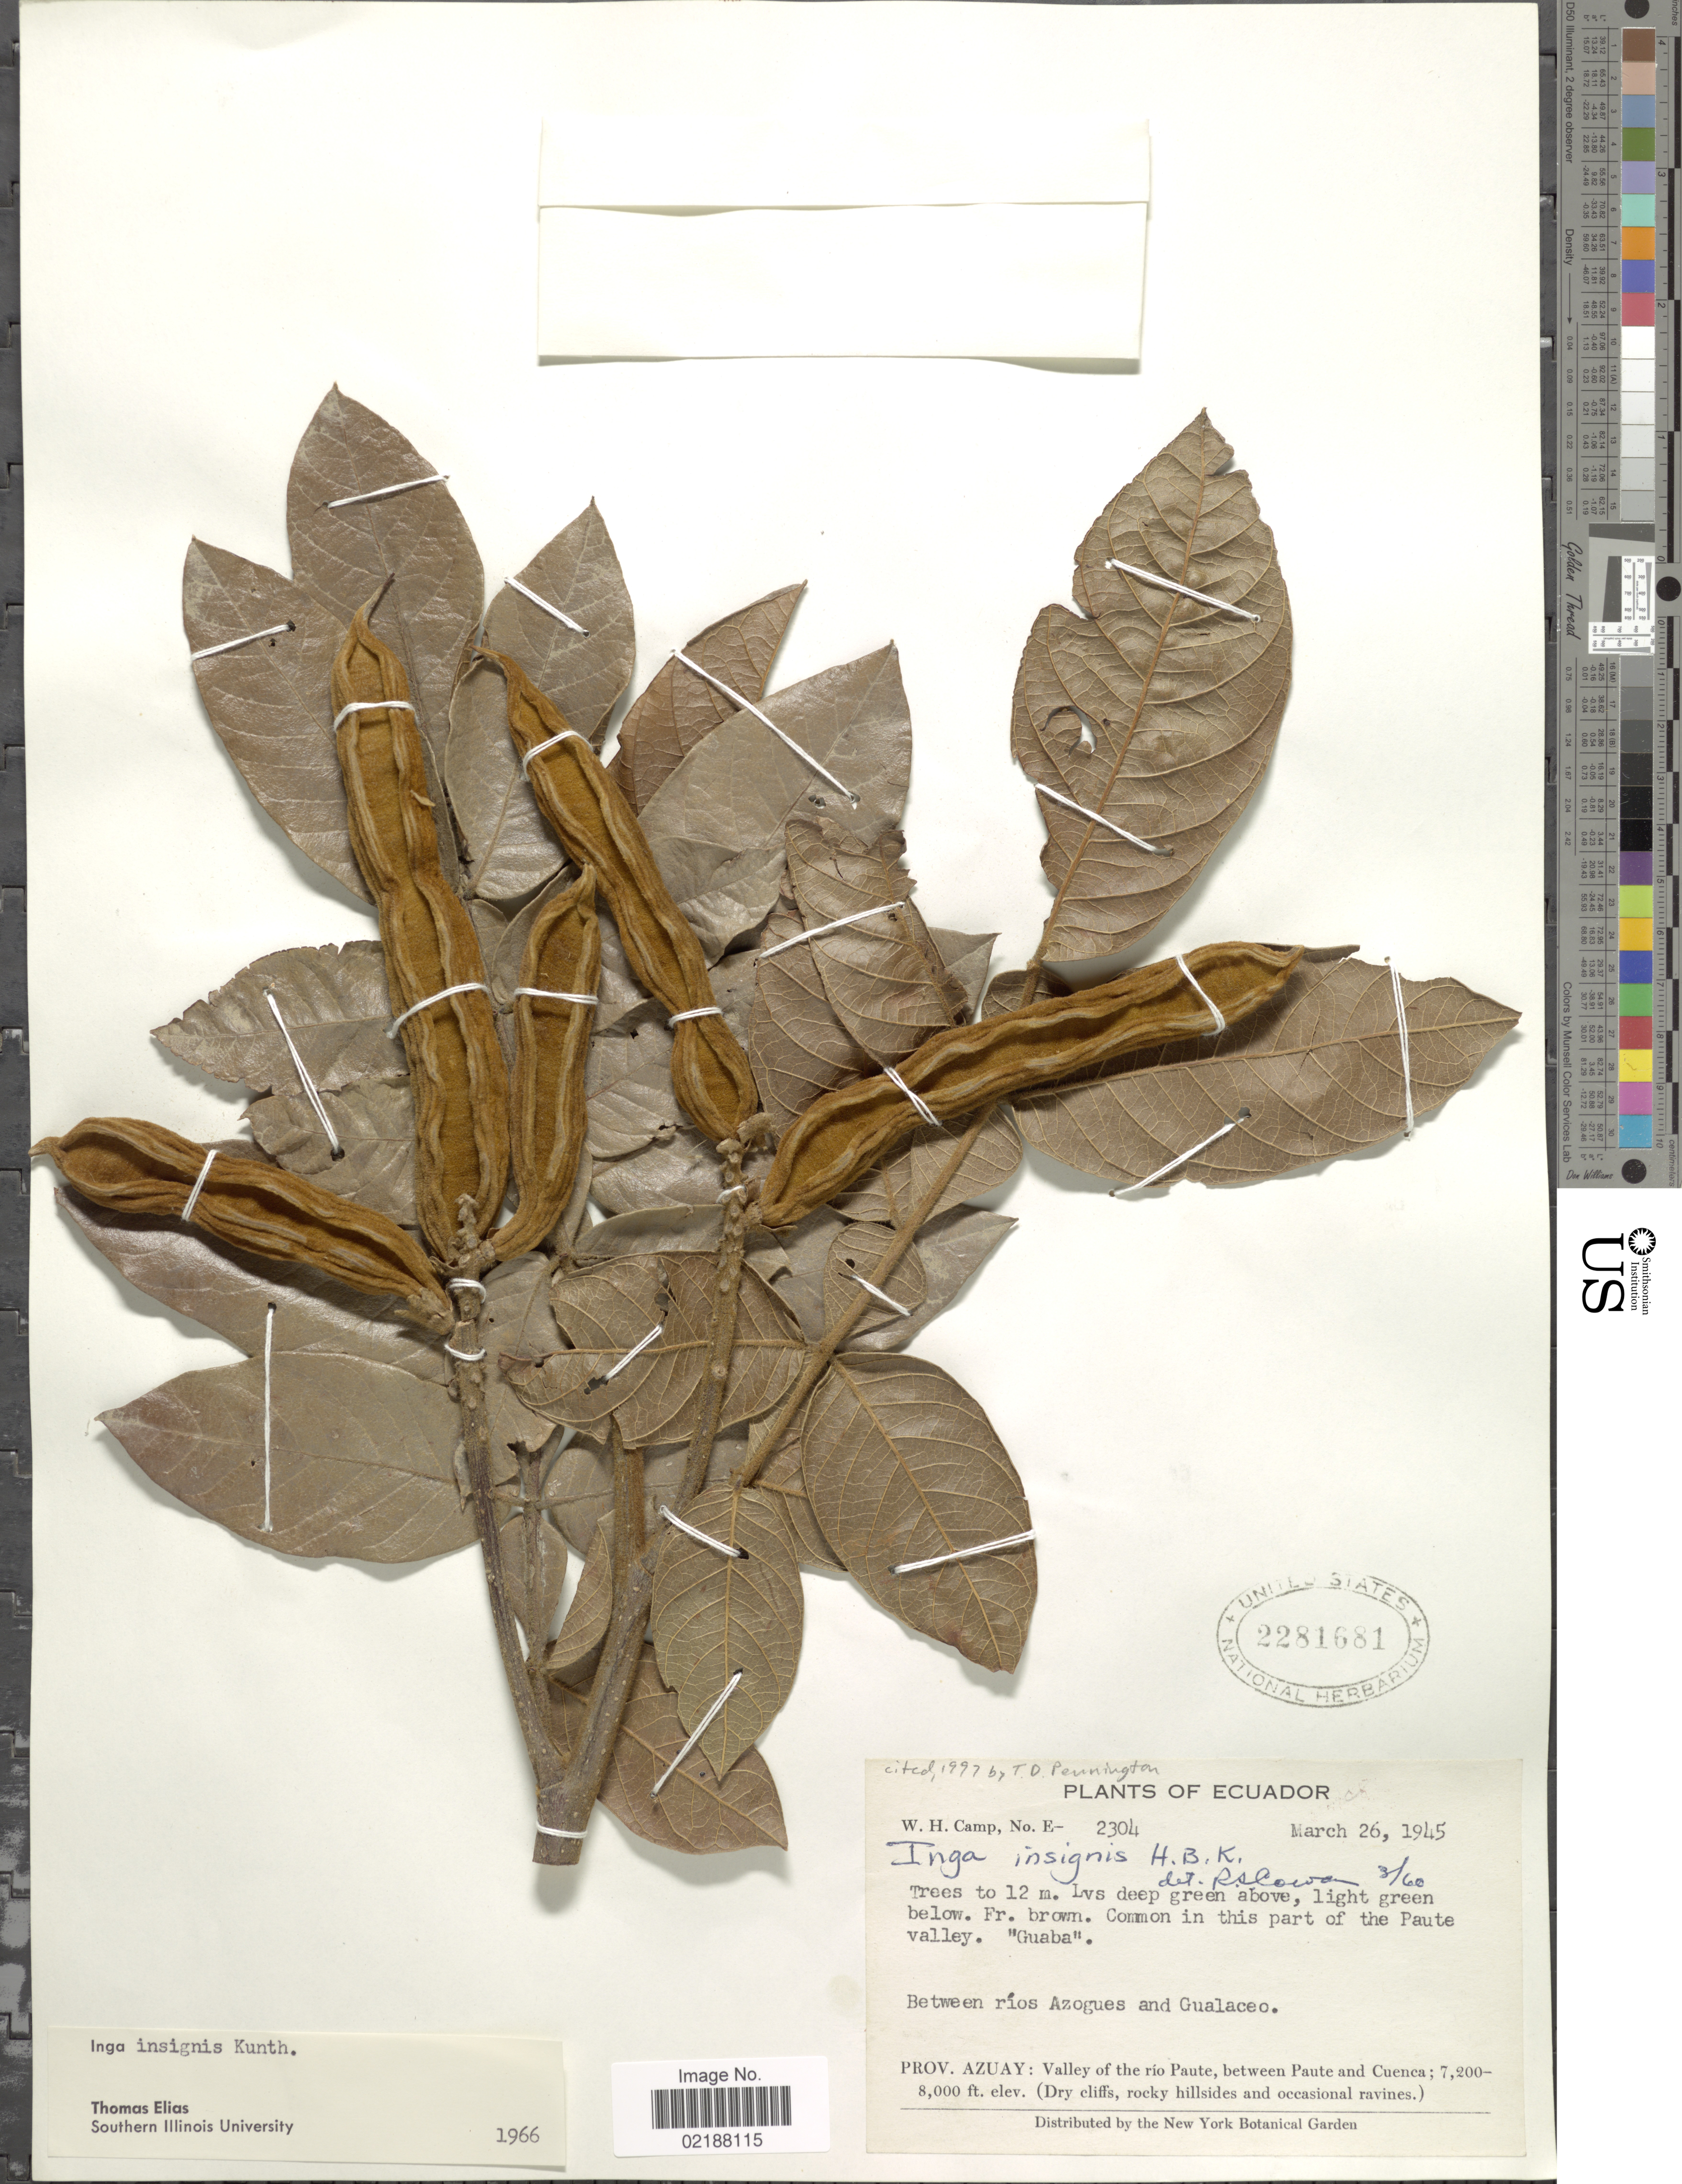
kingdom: Plantae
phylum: Tracheophyta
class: Magnoliopsida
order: Fabales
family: Fabaceae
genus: Inga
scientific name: Inga insignis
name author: Kunth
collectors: W. H. Camp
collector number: E-2304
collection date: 1945-03-26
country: Ecuador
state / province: Azuay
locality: Between ríos Azogues and Gualaceo. Prov. Azuay: Valley of the río Paute, between Paute and Cuenca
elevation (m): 2195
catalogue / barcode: US 2281681